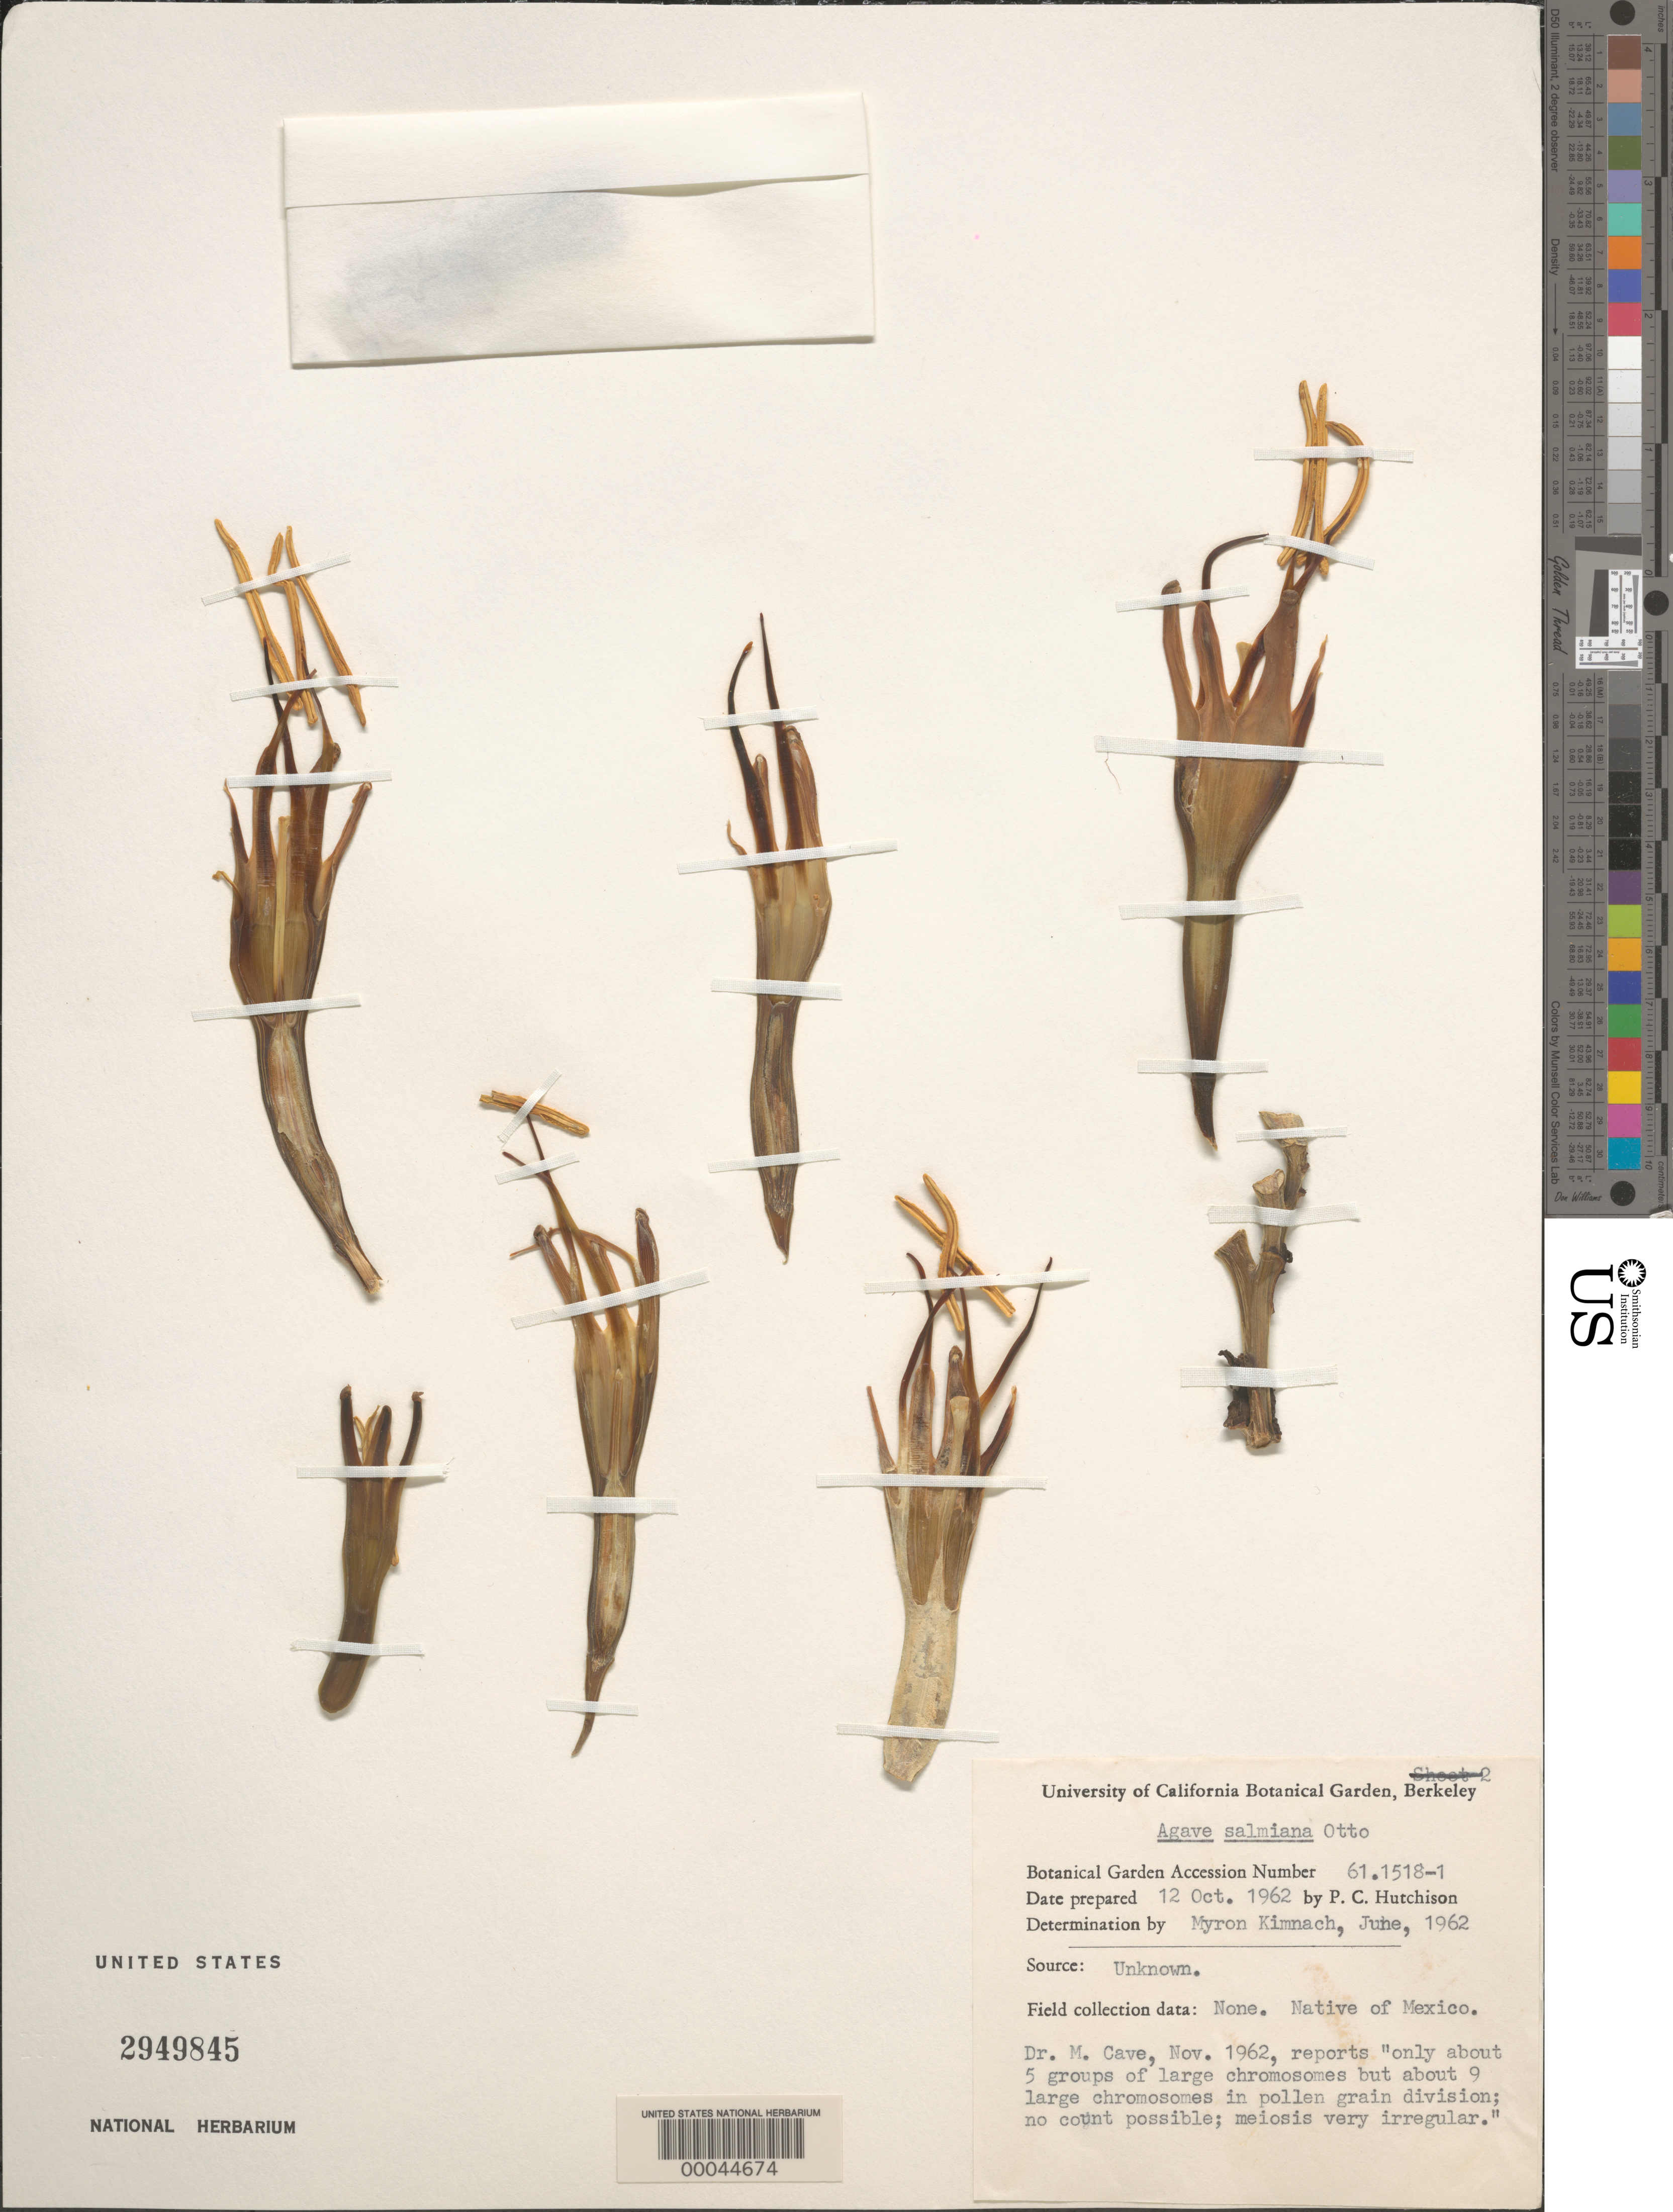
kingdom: Plantae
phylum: Tracheophyta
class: Liliopsida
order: Asparagales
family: Asparagaceae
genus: Agave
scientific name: Agave salmiana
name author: Otto ex Salm-Dyck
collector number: Ucb-bgan#61.1518-1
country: Mexico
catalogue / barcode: US 2949845